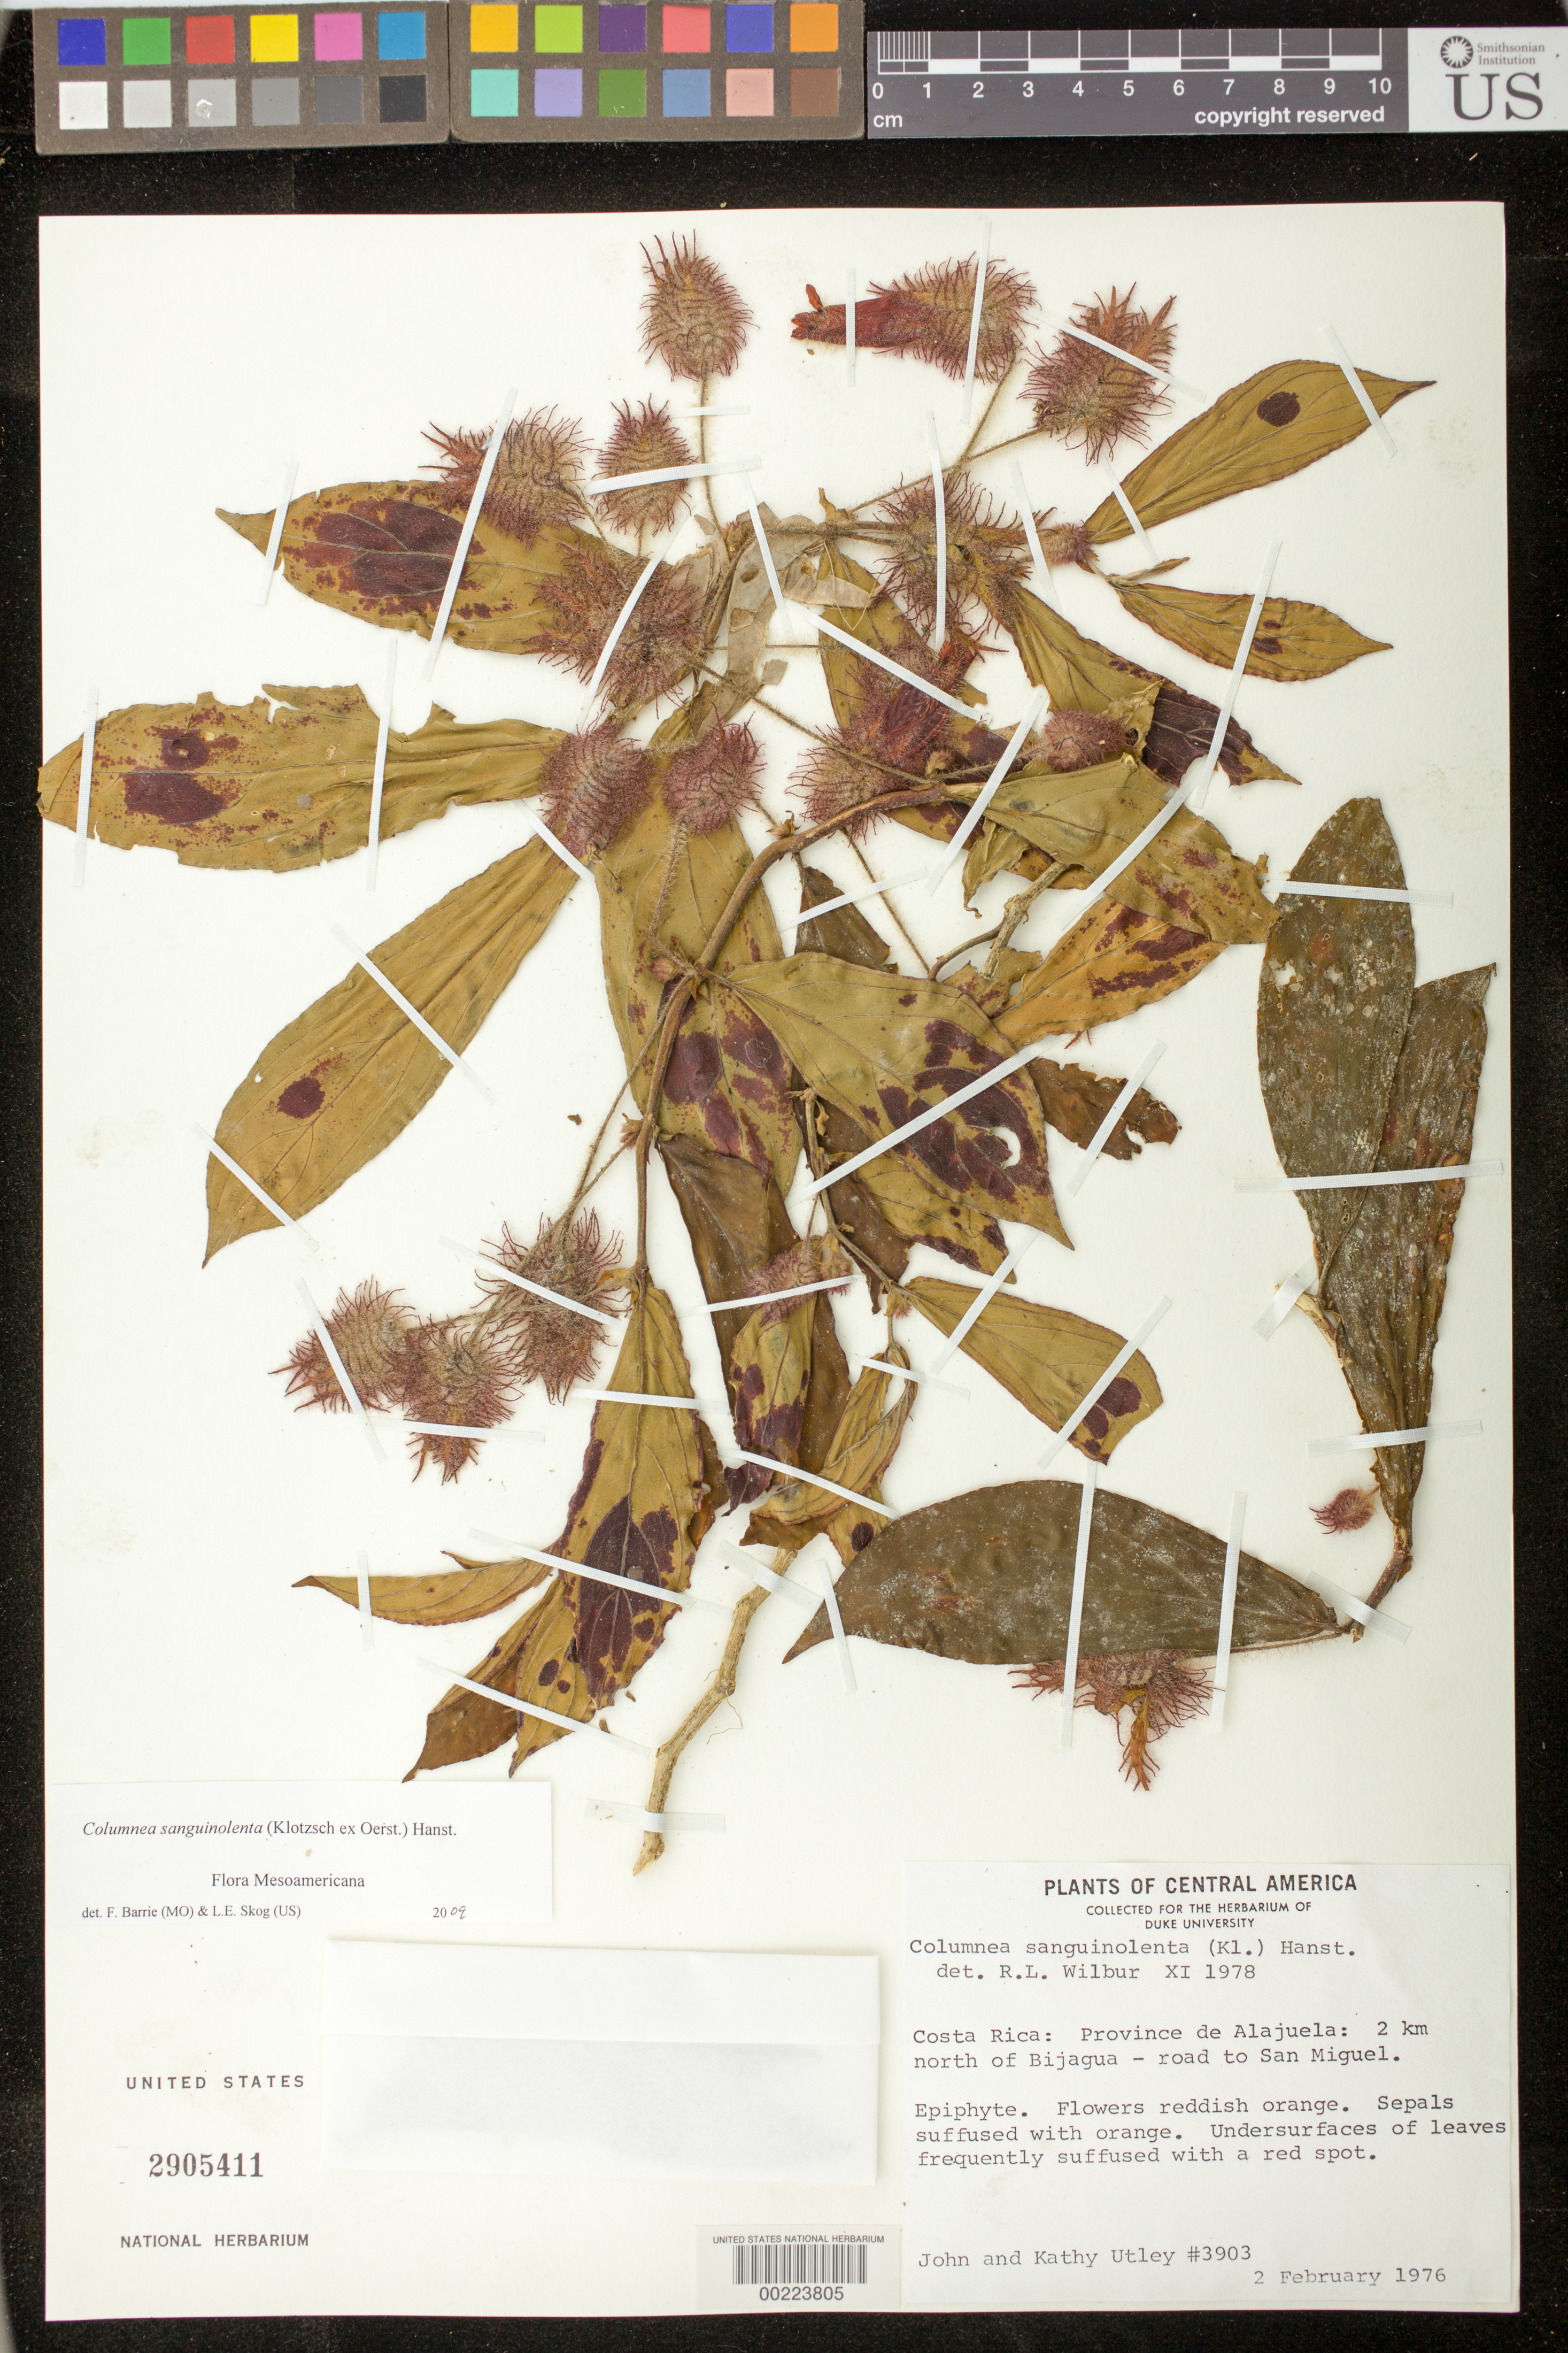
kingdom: Plantae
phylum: Tracheophyta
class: Magnoliopsida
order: Lamiales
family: Gesneriaceae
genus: Columnea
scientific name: Columnea sanguinea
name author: (Pers.) Hanst.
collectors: J. F. Utley & K. M. Burt-Utley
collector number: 3903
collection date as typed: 02 Feb 1976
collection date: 1976-02-02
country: Costa Rica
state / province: Alajuela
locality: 2 km N of Bijagua - road to San Miguel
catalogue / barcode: US 2905411